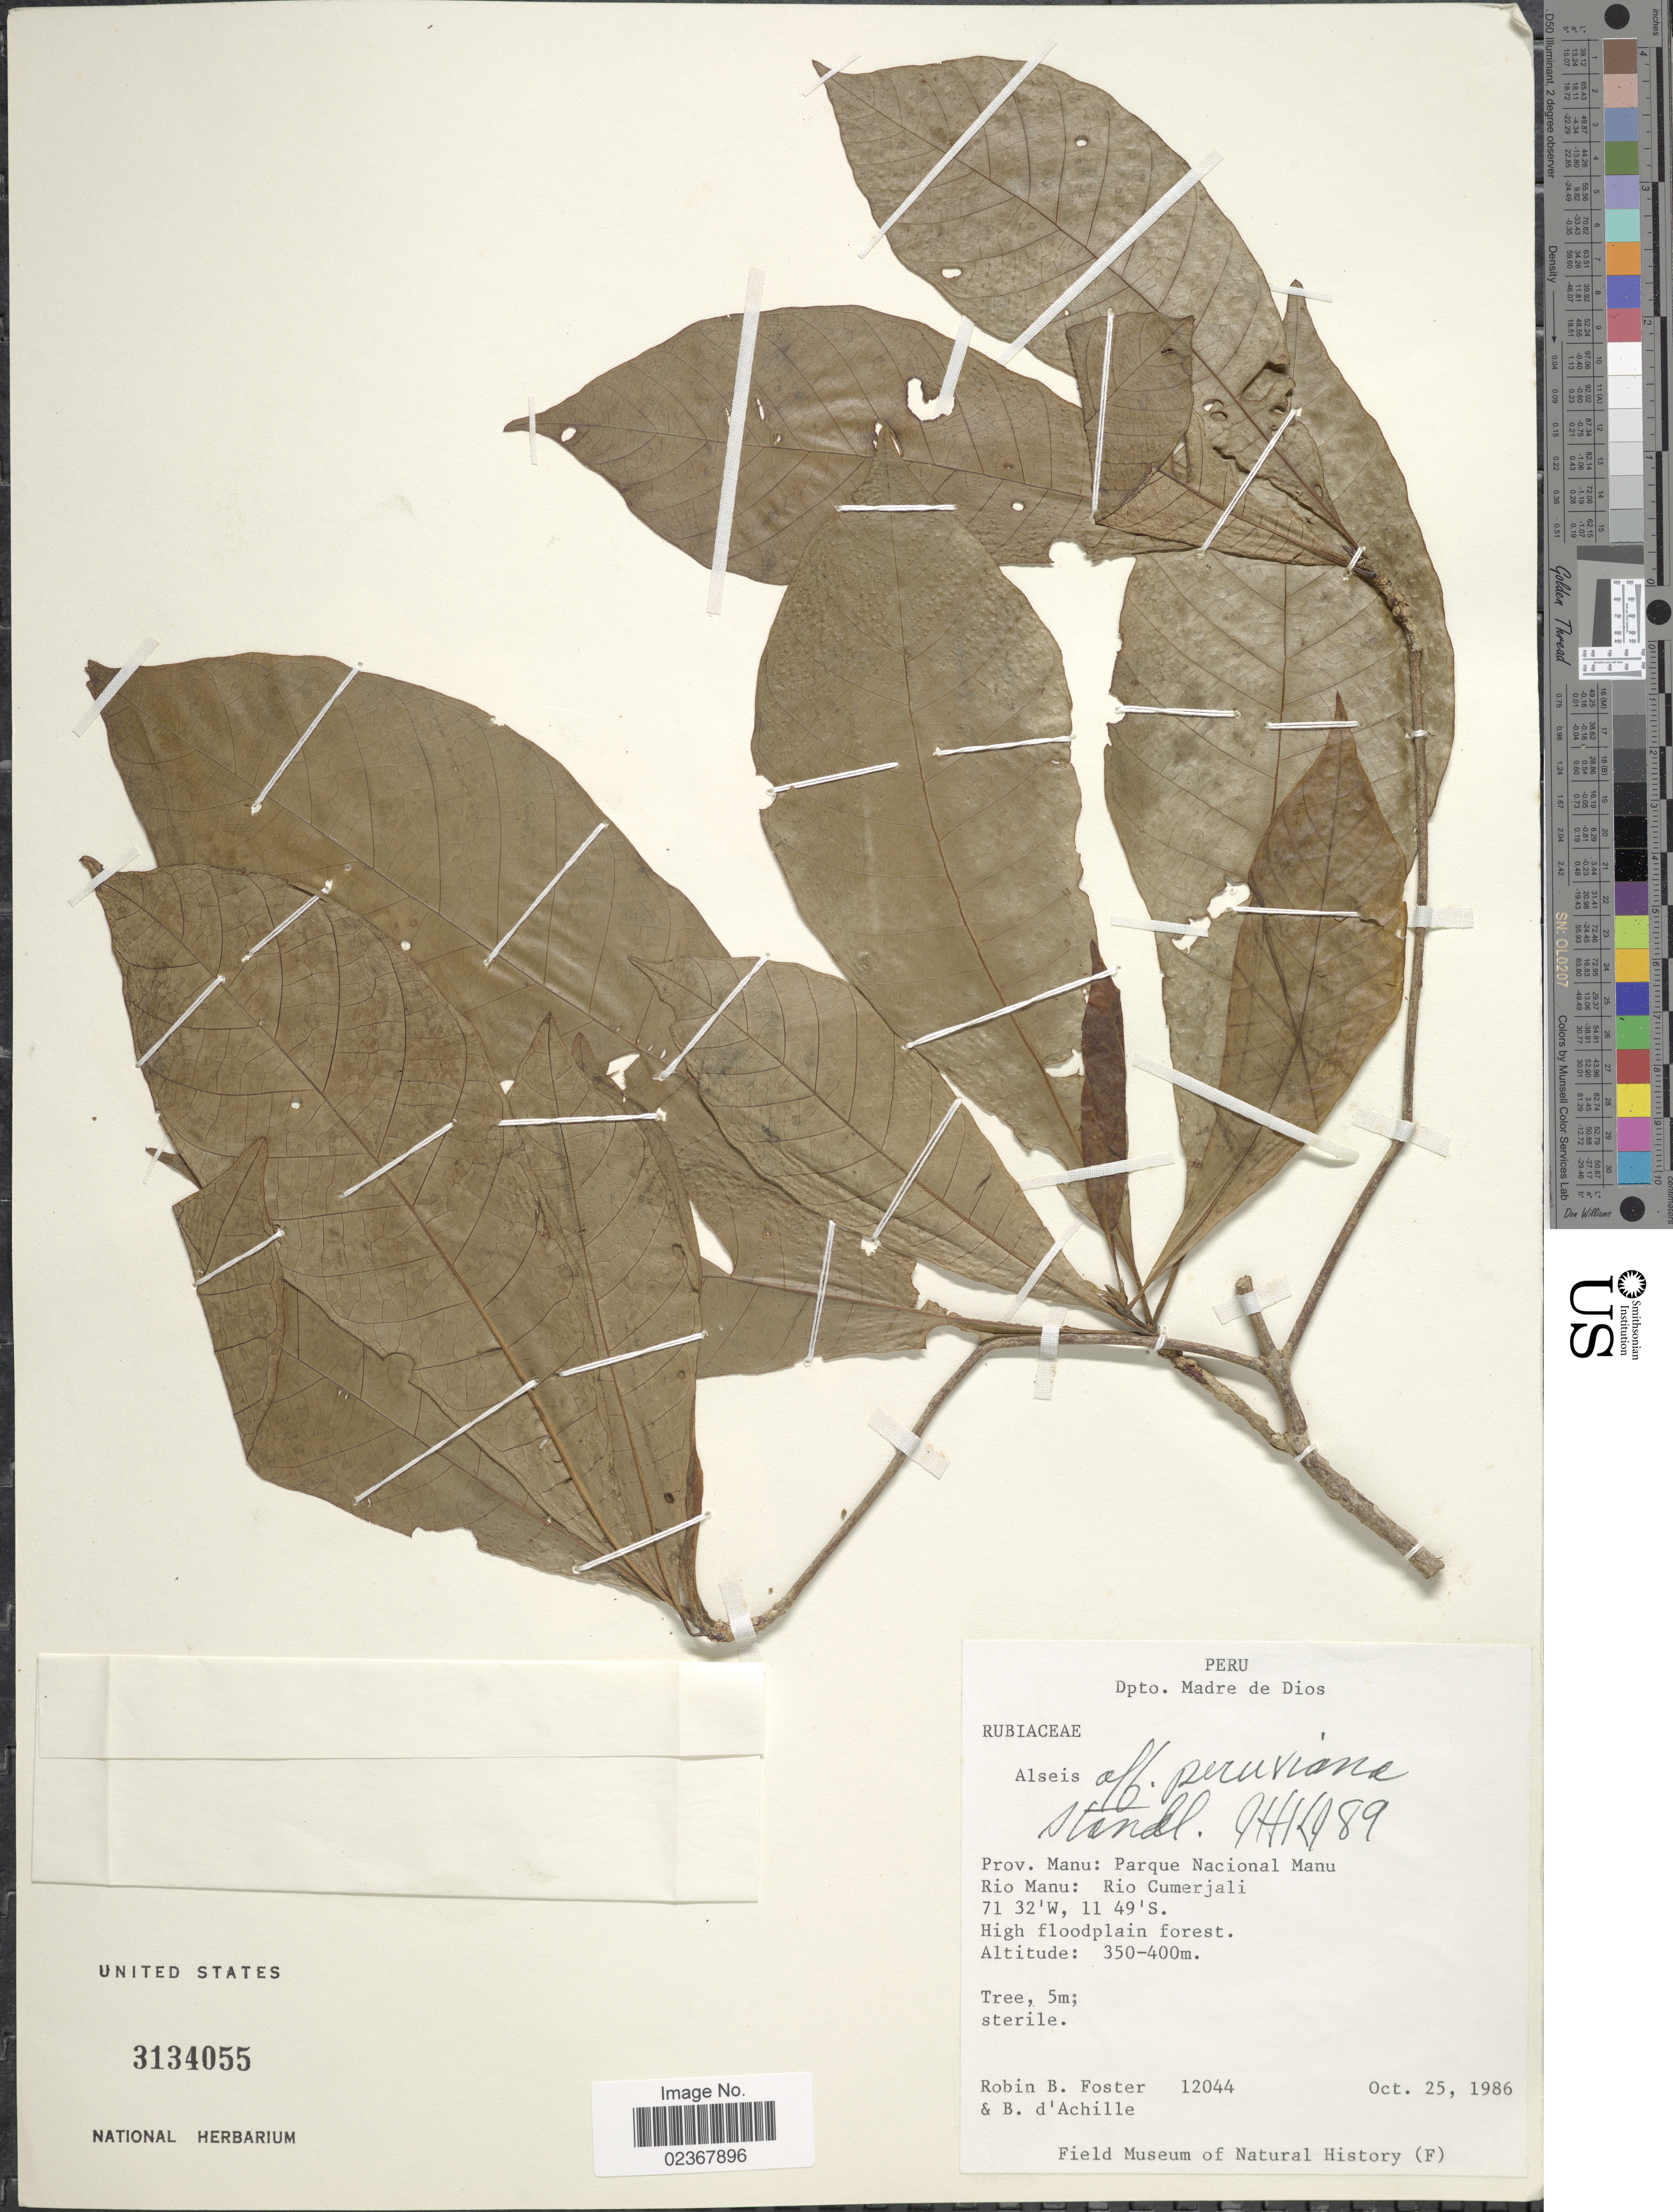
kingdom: Plantae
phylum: Tracheophyta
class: Magnoliopsida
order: Gentianales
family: Rubiaceae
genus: Alseis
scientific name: Alseis peruviana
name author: Standl.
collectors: R. B. Foster & B. d'Achille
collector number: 12044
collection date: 1986-10-25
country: Peru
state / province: Madre de Dios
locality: Prov. Manu: Parque Nacional Manu. Rio Manu: Rio Gumerjali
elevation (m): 350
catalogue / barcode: US 3134055